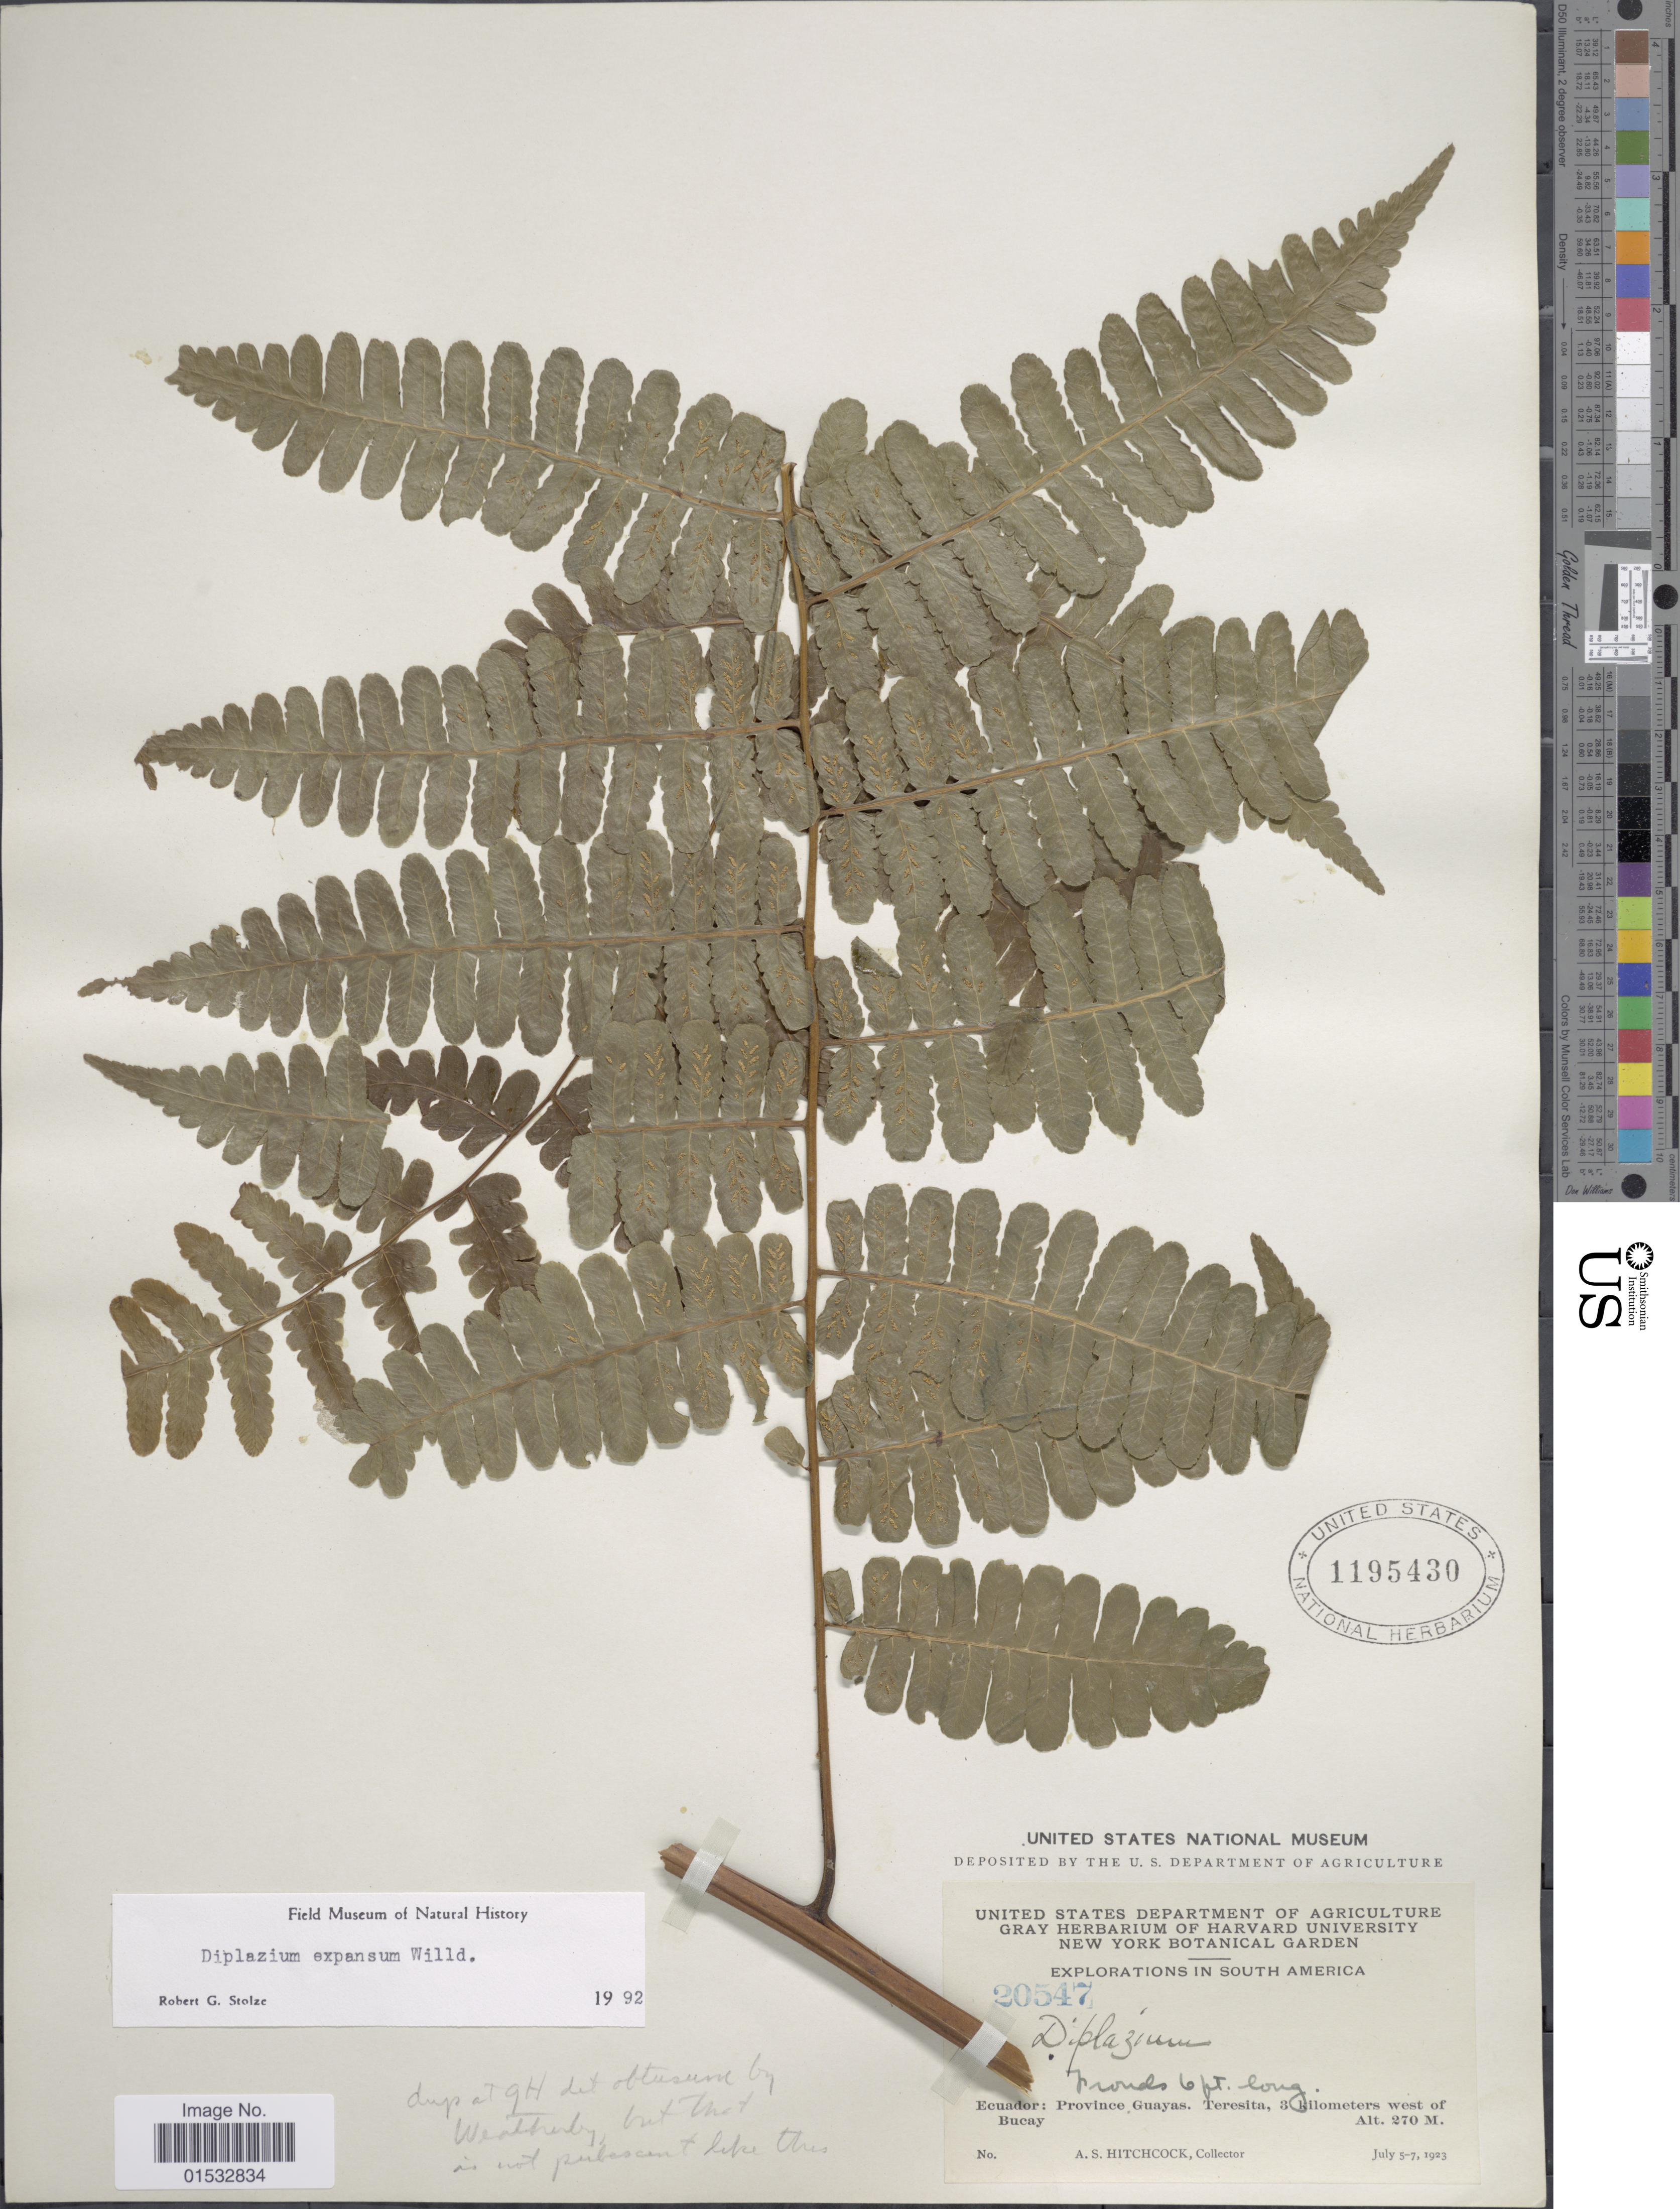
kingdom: Plantae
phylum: Tracheophyta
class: Polypodiopsida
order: Polypodiales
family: Athyriaceae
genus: Diplazium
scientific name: Diplazium expansum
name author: Willd.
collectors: A. S. Hitchcock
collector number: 20547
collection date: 1923-07-05/1923-07-07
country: Ecuador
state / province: Guayas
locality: Teresita, 3 kilomters west of Bucay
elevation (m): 270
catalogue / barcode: US 1195430